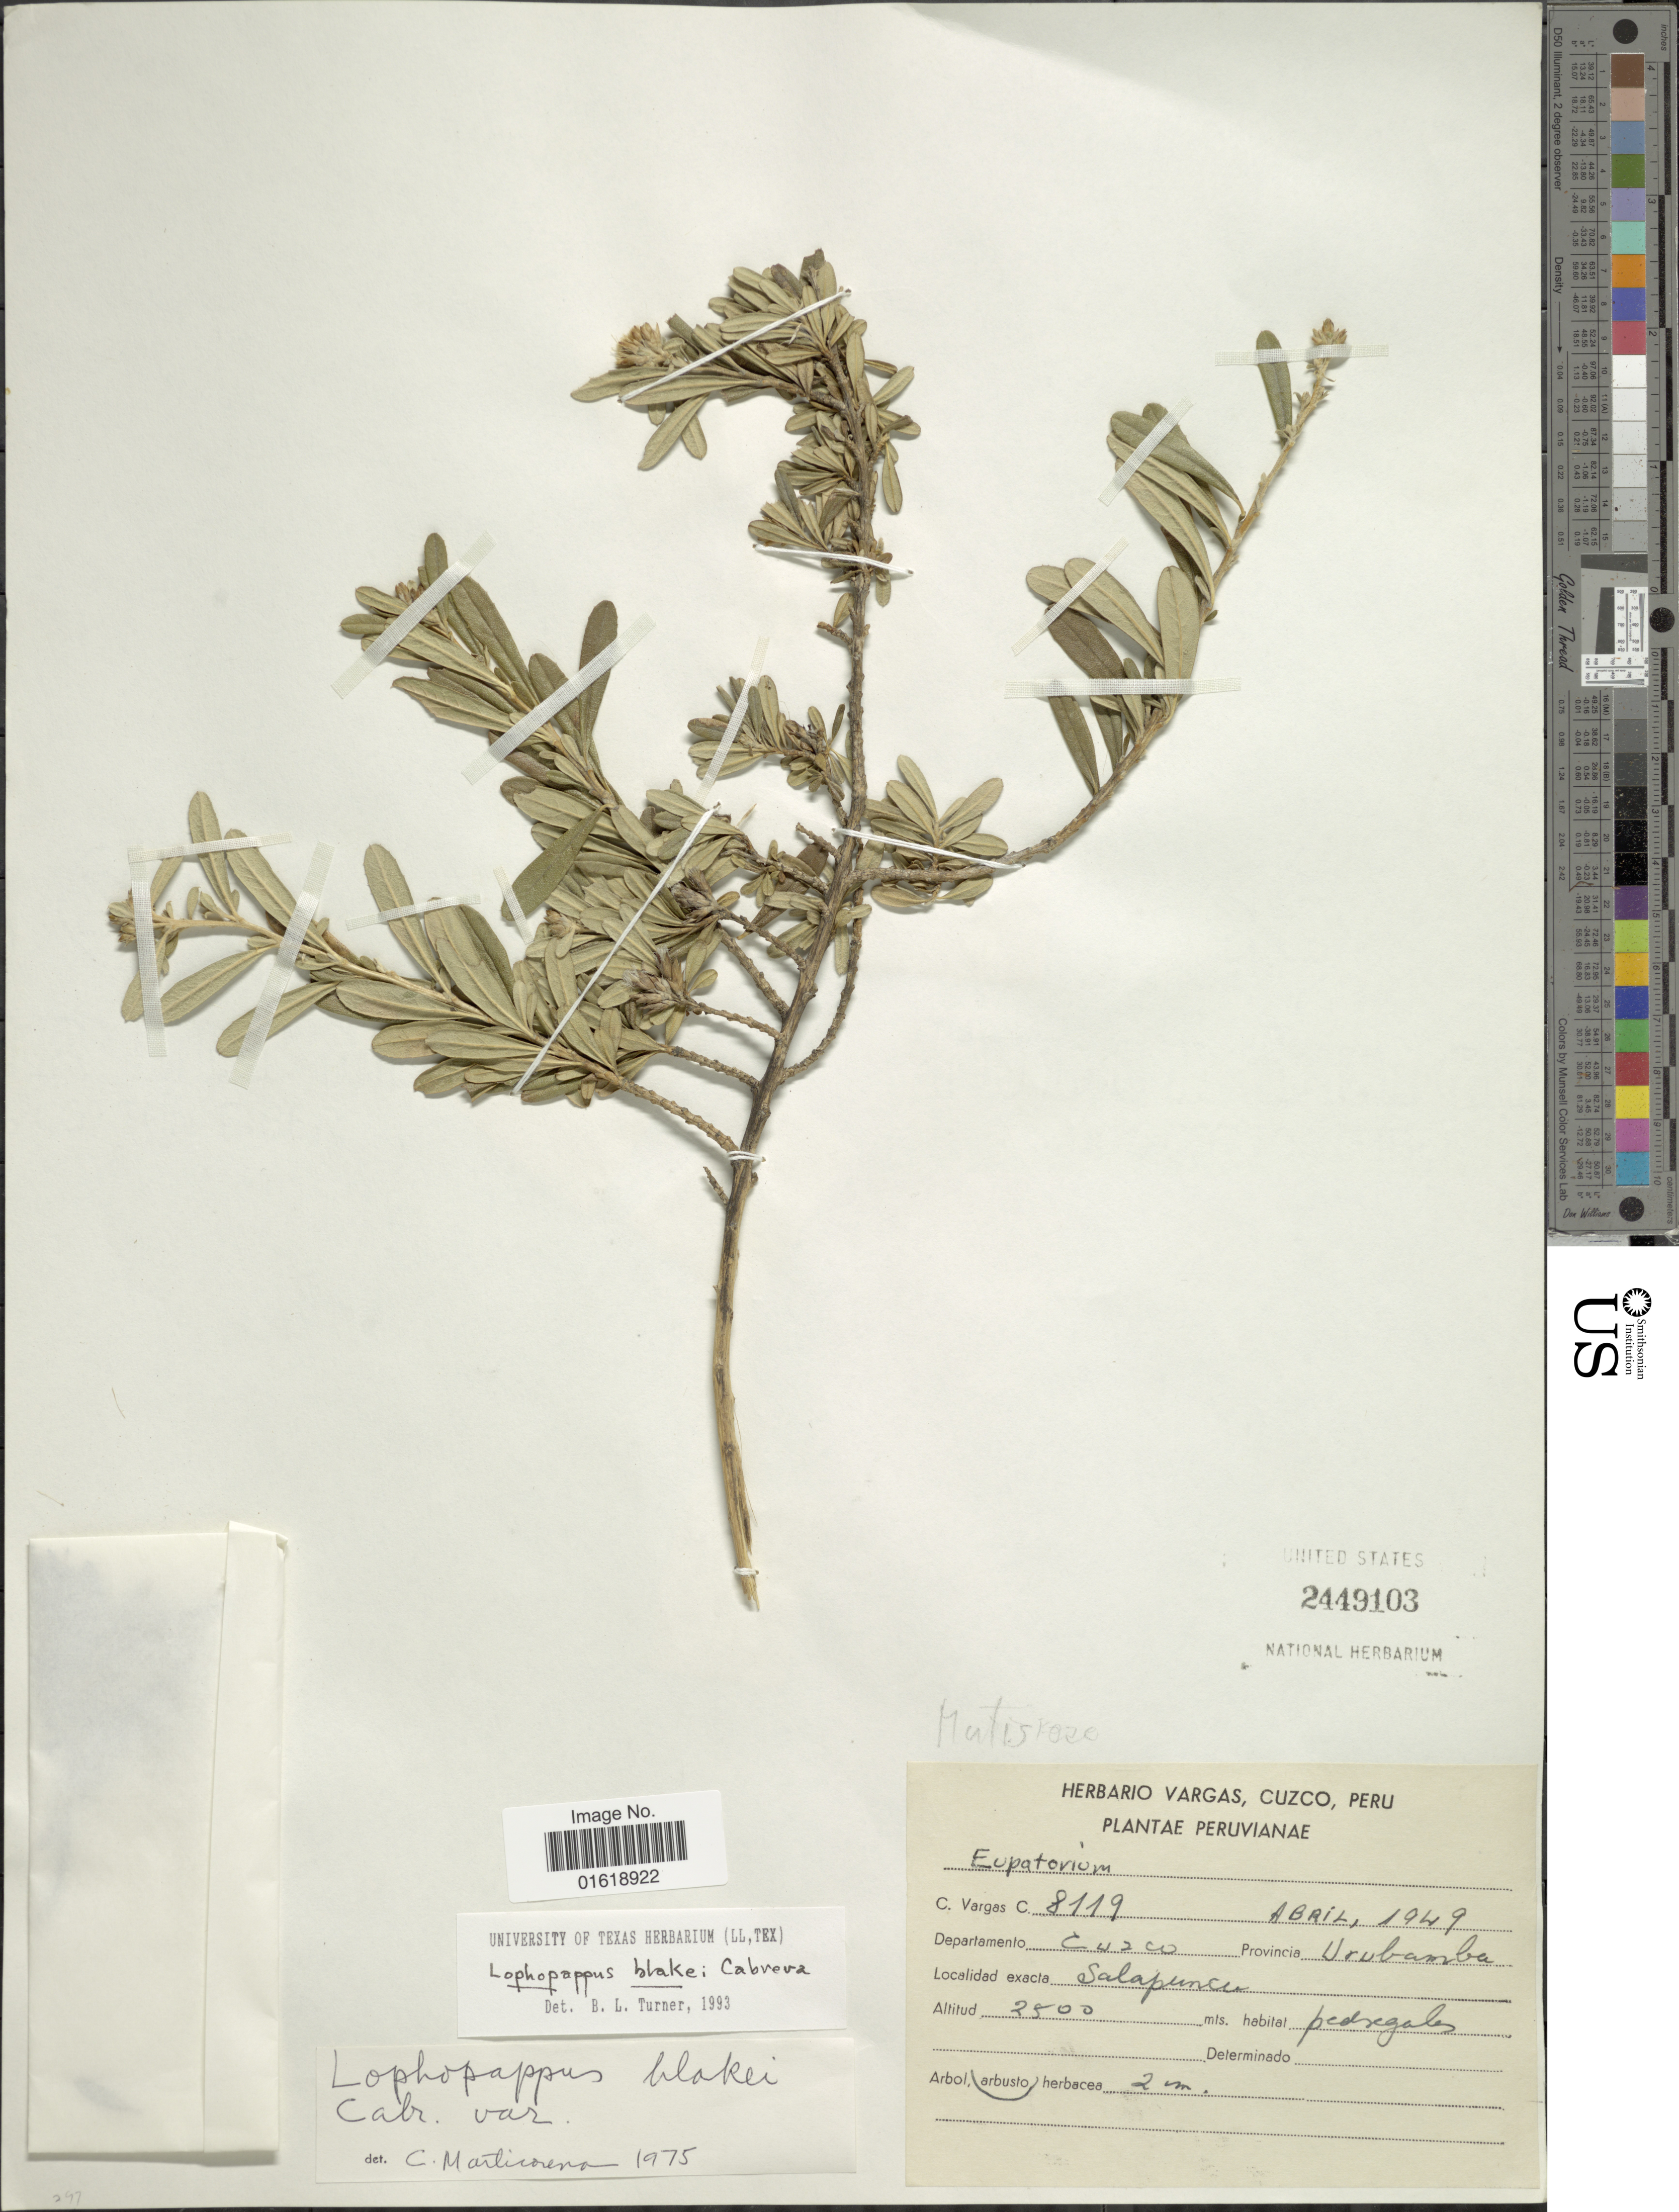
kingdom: Plantae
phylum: Tracheophyta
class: Magnoliopsida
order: Asterales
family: Asteraceae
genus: Lophopappus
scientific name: Lophopappus blakei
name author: Cabrera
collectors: C. Vargas Calderón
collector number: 8119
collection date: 1949-04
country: Peru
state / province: Cusco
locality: Departamento Cuzco. Provincia Urubamba. Salapuncu.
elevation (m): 2500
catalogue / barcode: US 2449103